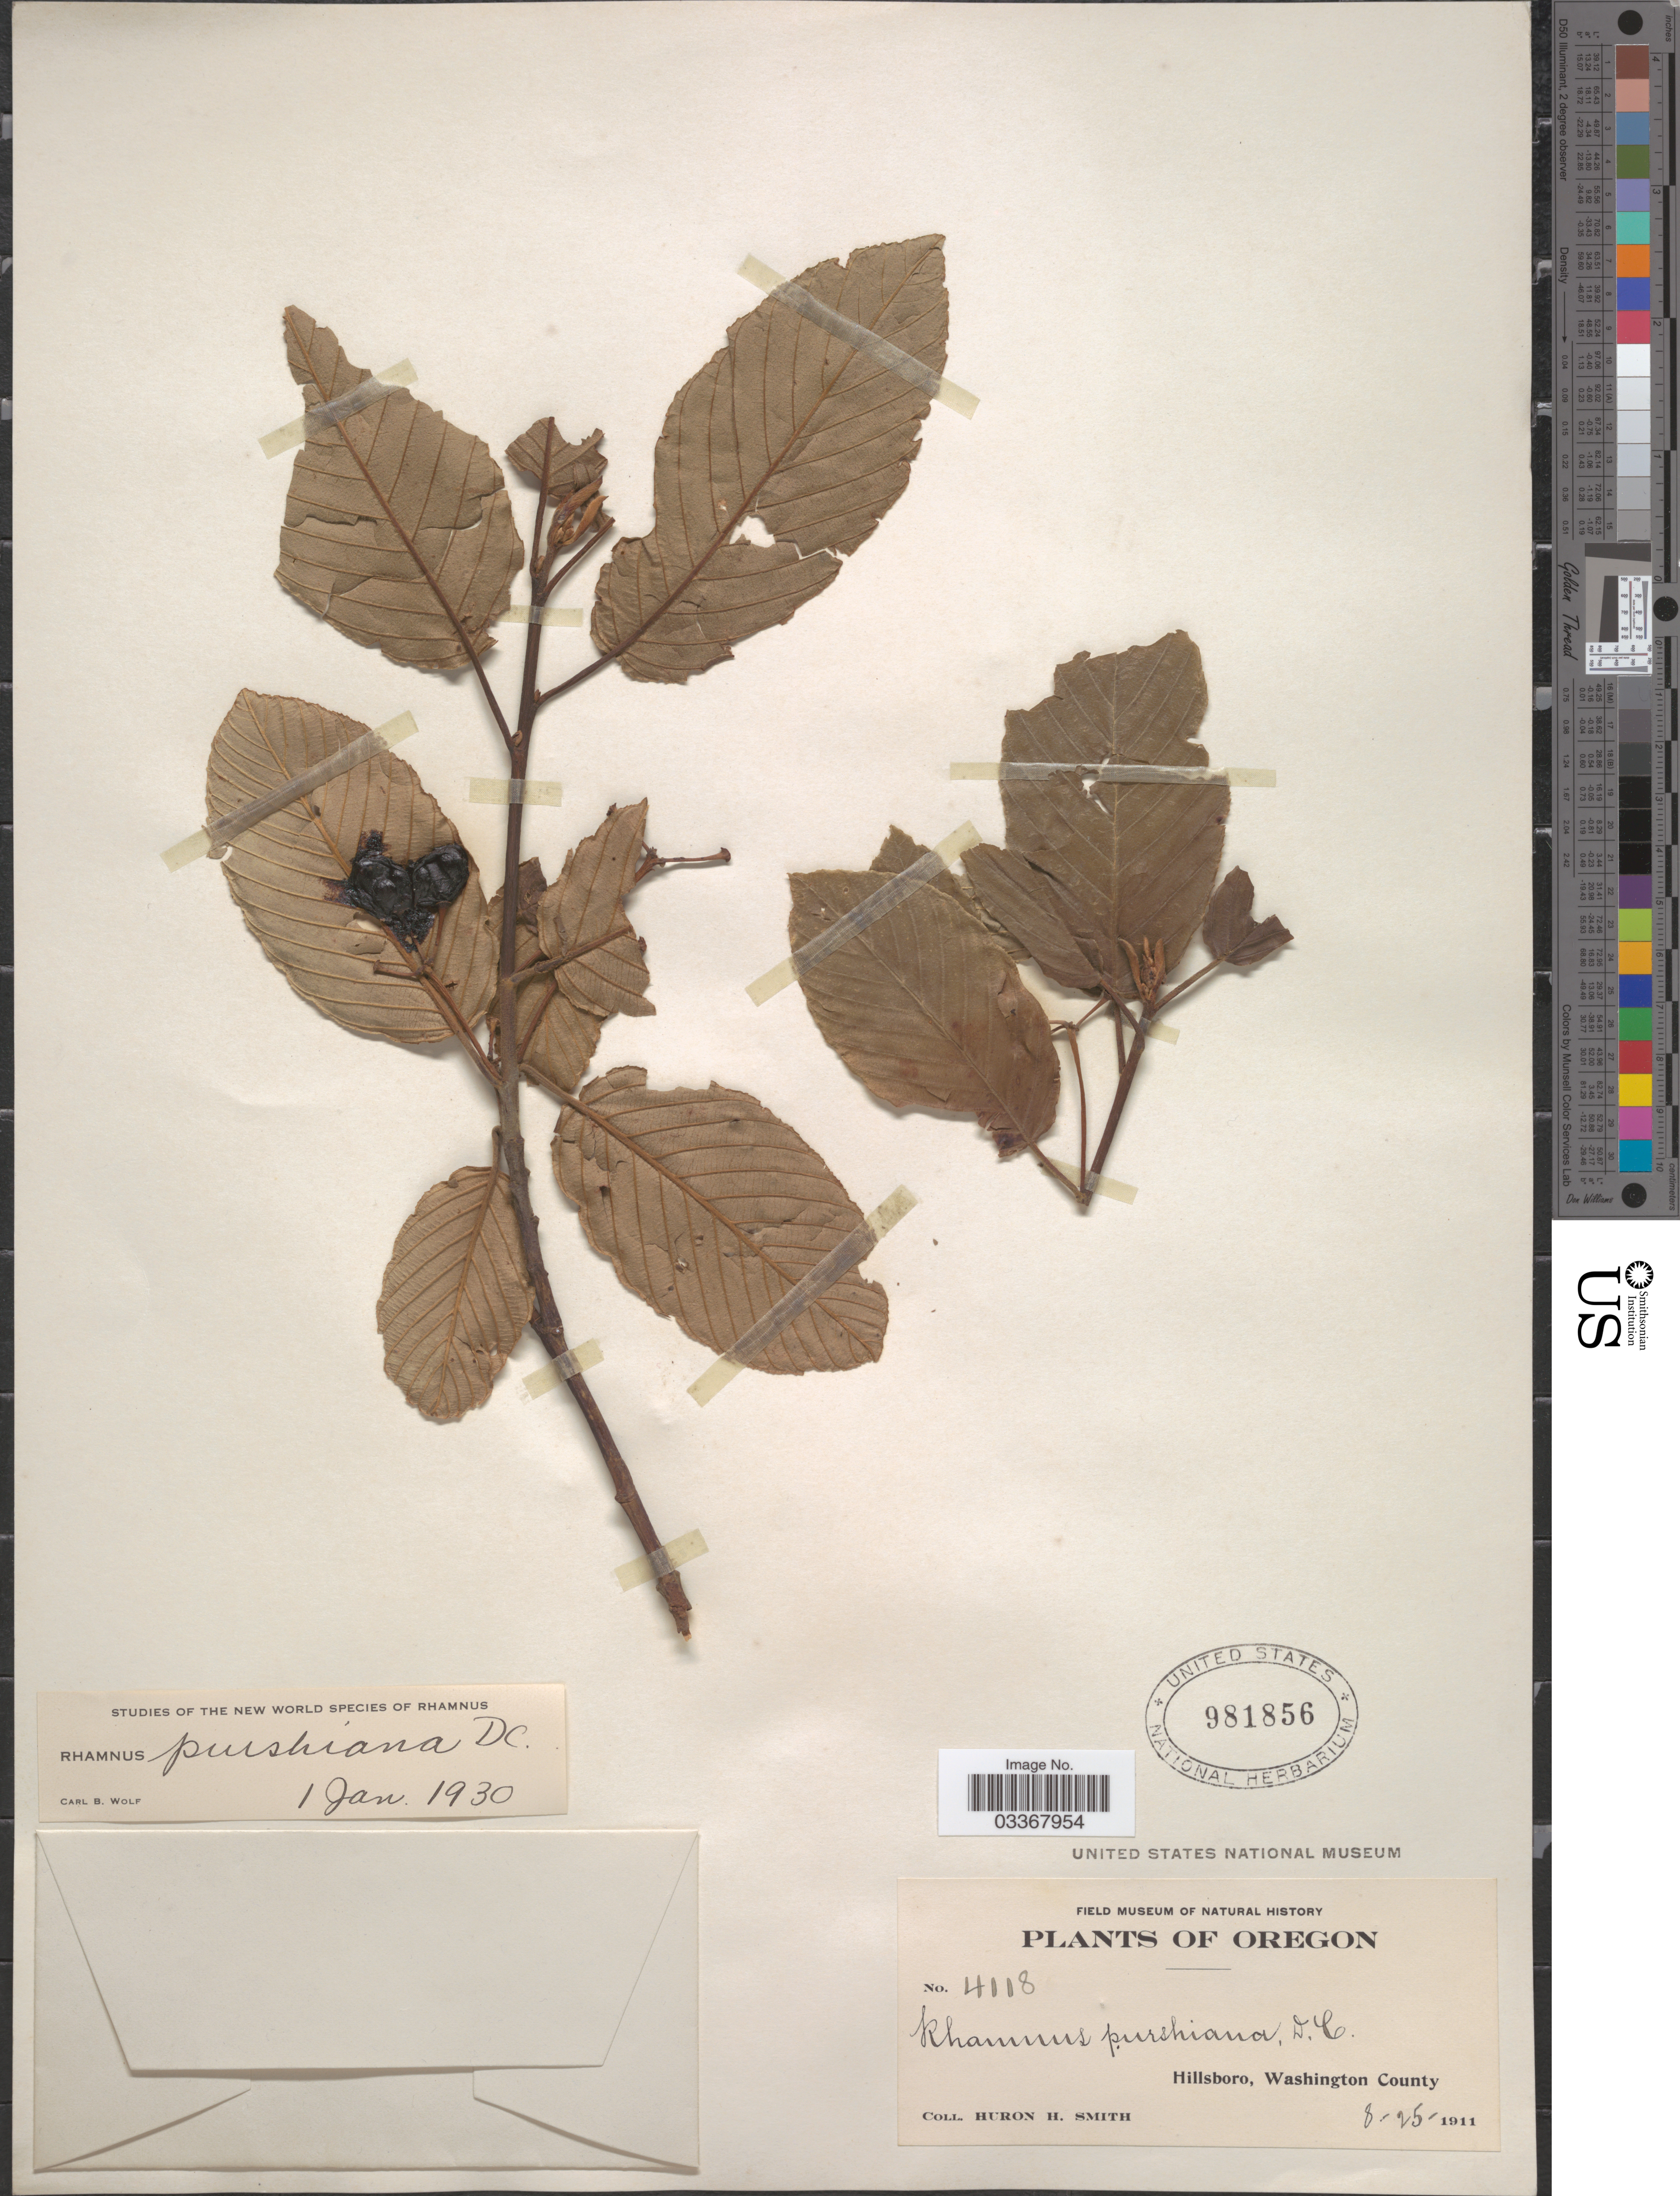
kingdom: Plantae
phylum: Tracheophyta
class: Magnoliopsida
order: Rosales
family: Rhamnaceae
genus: Frangula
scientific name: Frangula purshiana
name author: (DC.) A. Gray ex J.G. Cooper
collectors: Huron H. Smith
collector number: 4118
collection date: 1911-08-25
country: United States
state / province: Oregon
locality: Hillsboro, Washington County.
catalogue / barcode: US 981856